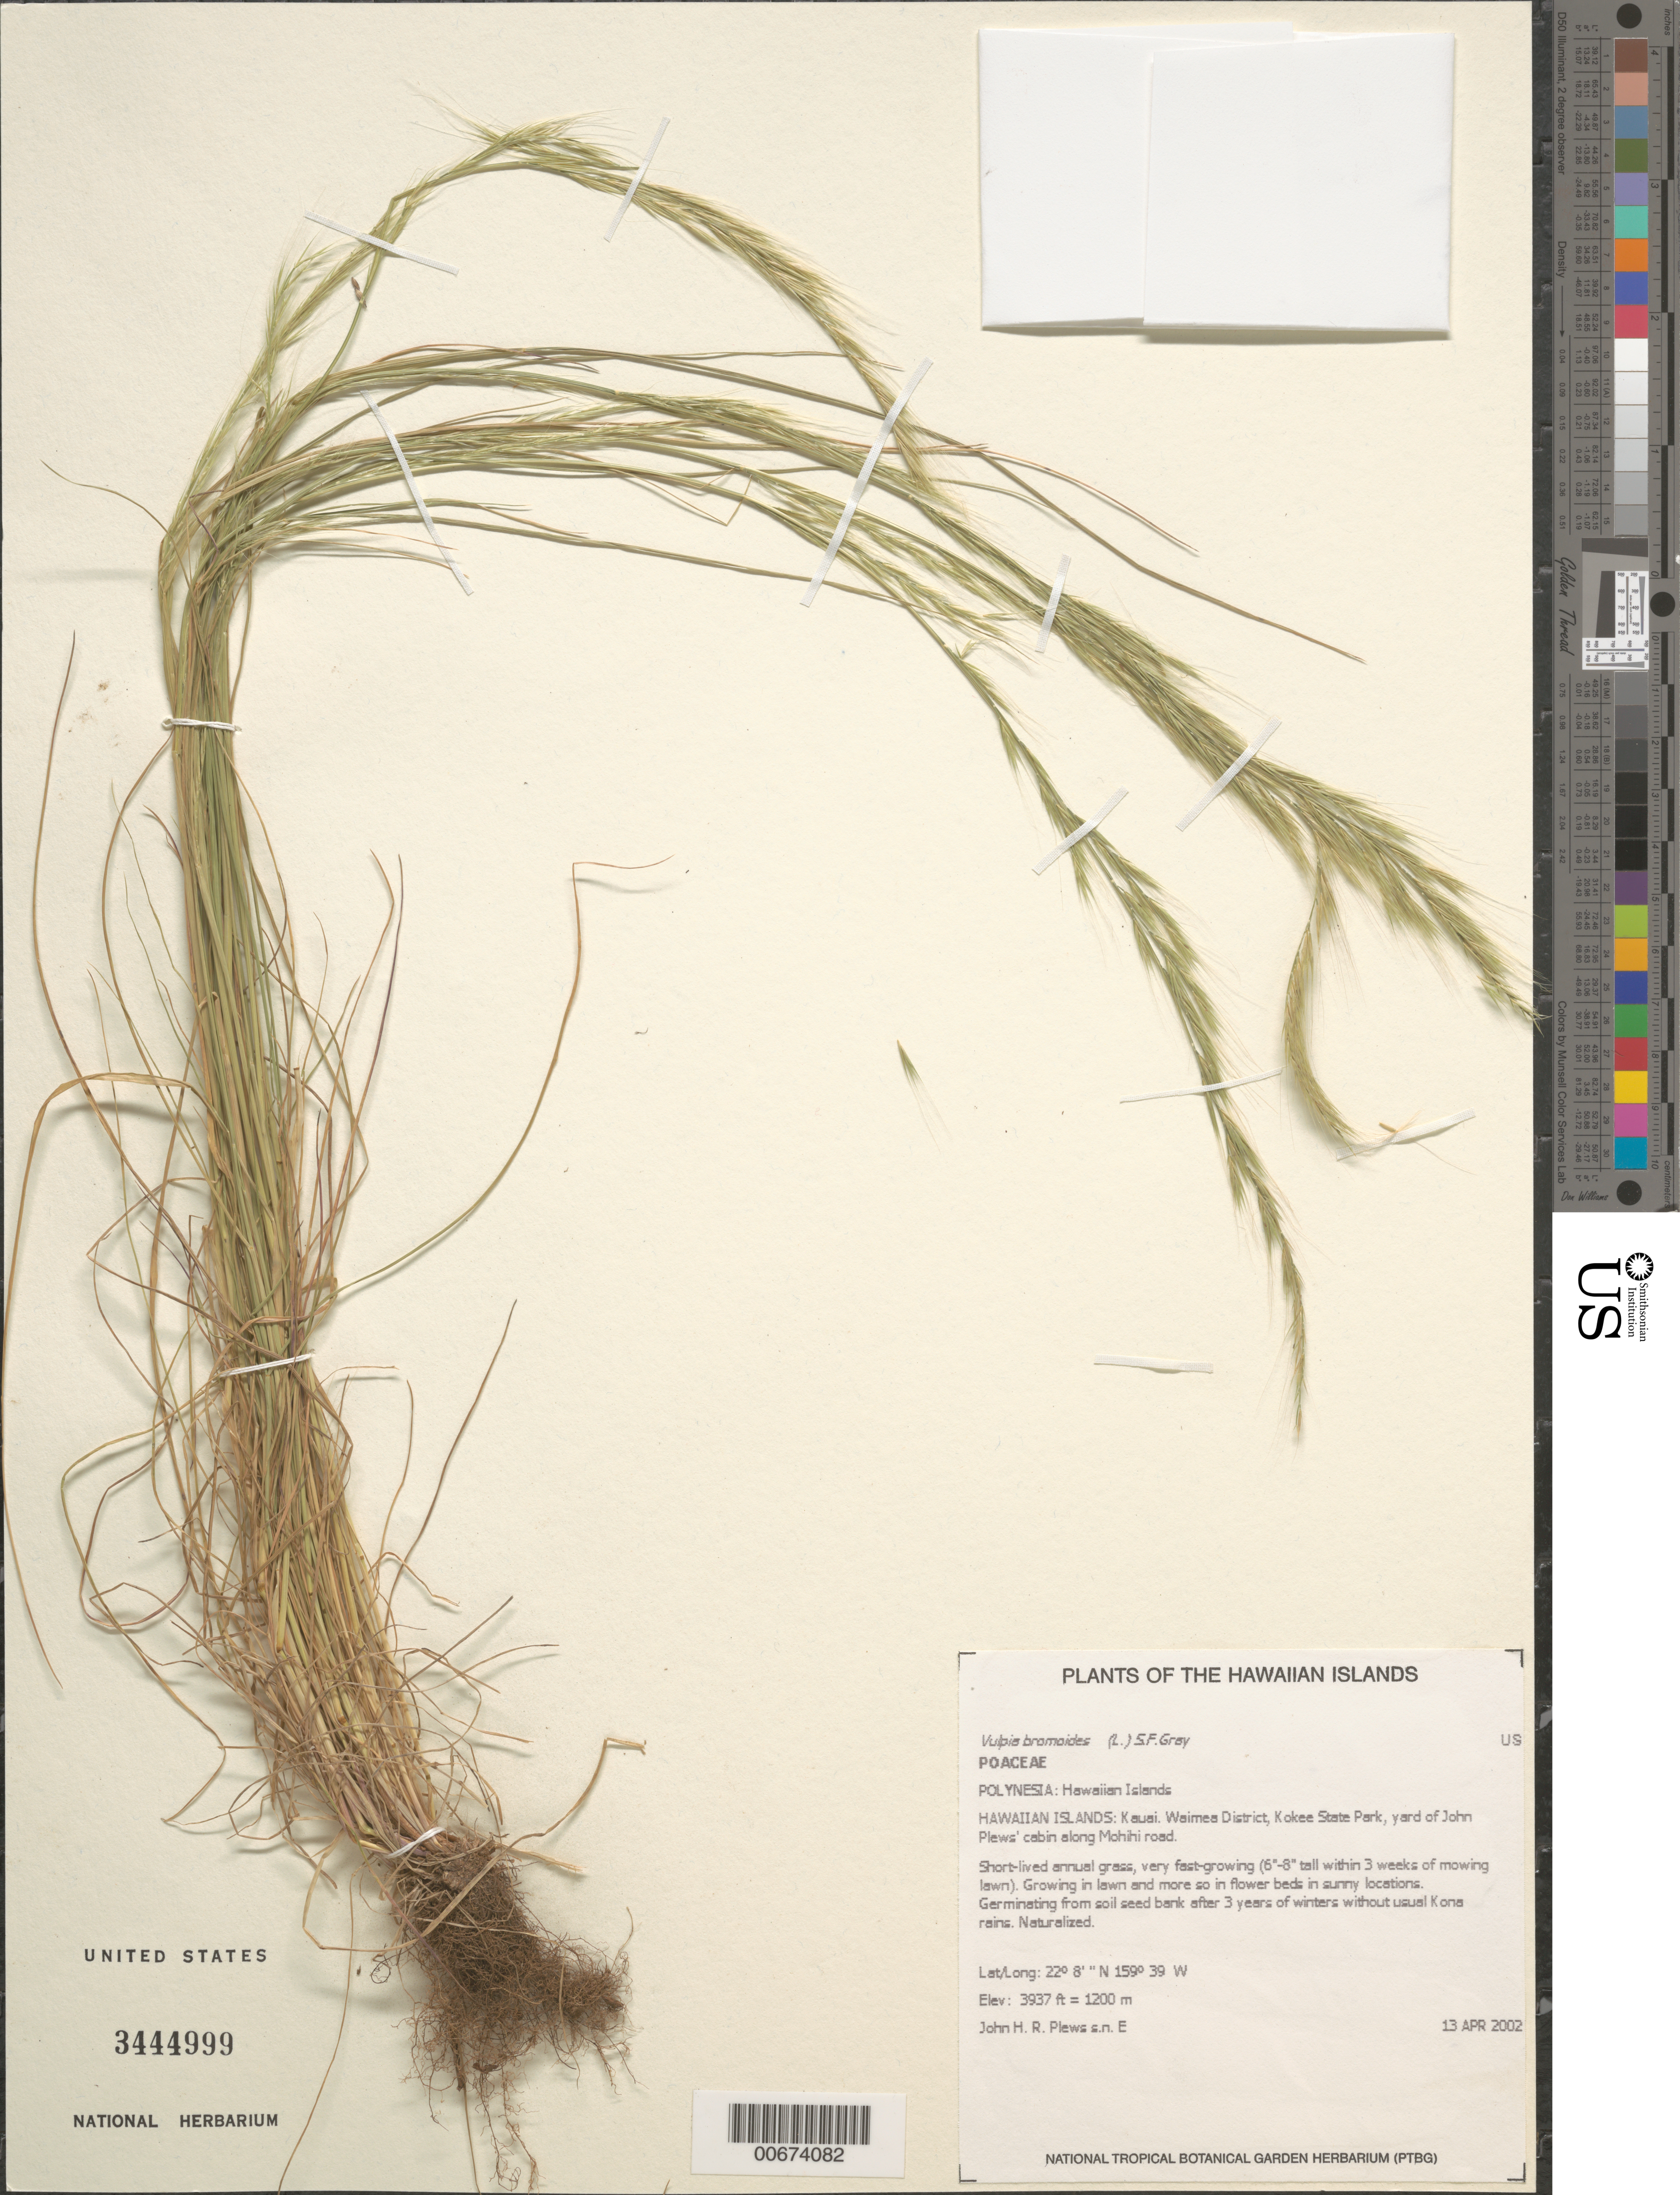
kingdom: Plantae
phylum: Tracheophyta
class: Liliopsida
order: Poales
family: Poaceae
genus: Festuca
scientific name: Festuca bromoides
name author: L.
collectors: J. Plews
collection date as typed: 13 Apr 2002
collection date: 2002-04-13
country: United States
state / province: Hawaii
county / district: Kauai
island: Kaua'i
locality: Waimea District, Kokee State Park, yard of John Plews' cabin along Mohihi road.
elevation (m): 1200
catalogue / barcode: US 3444999